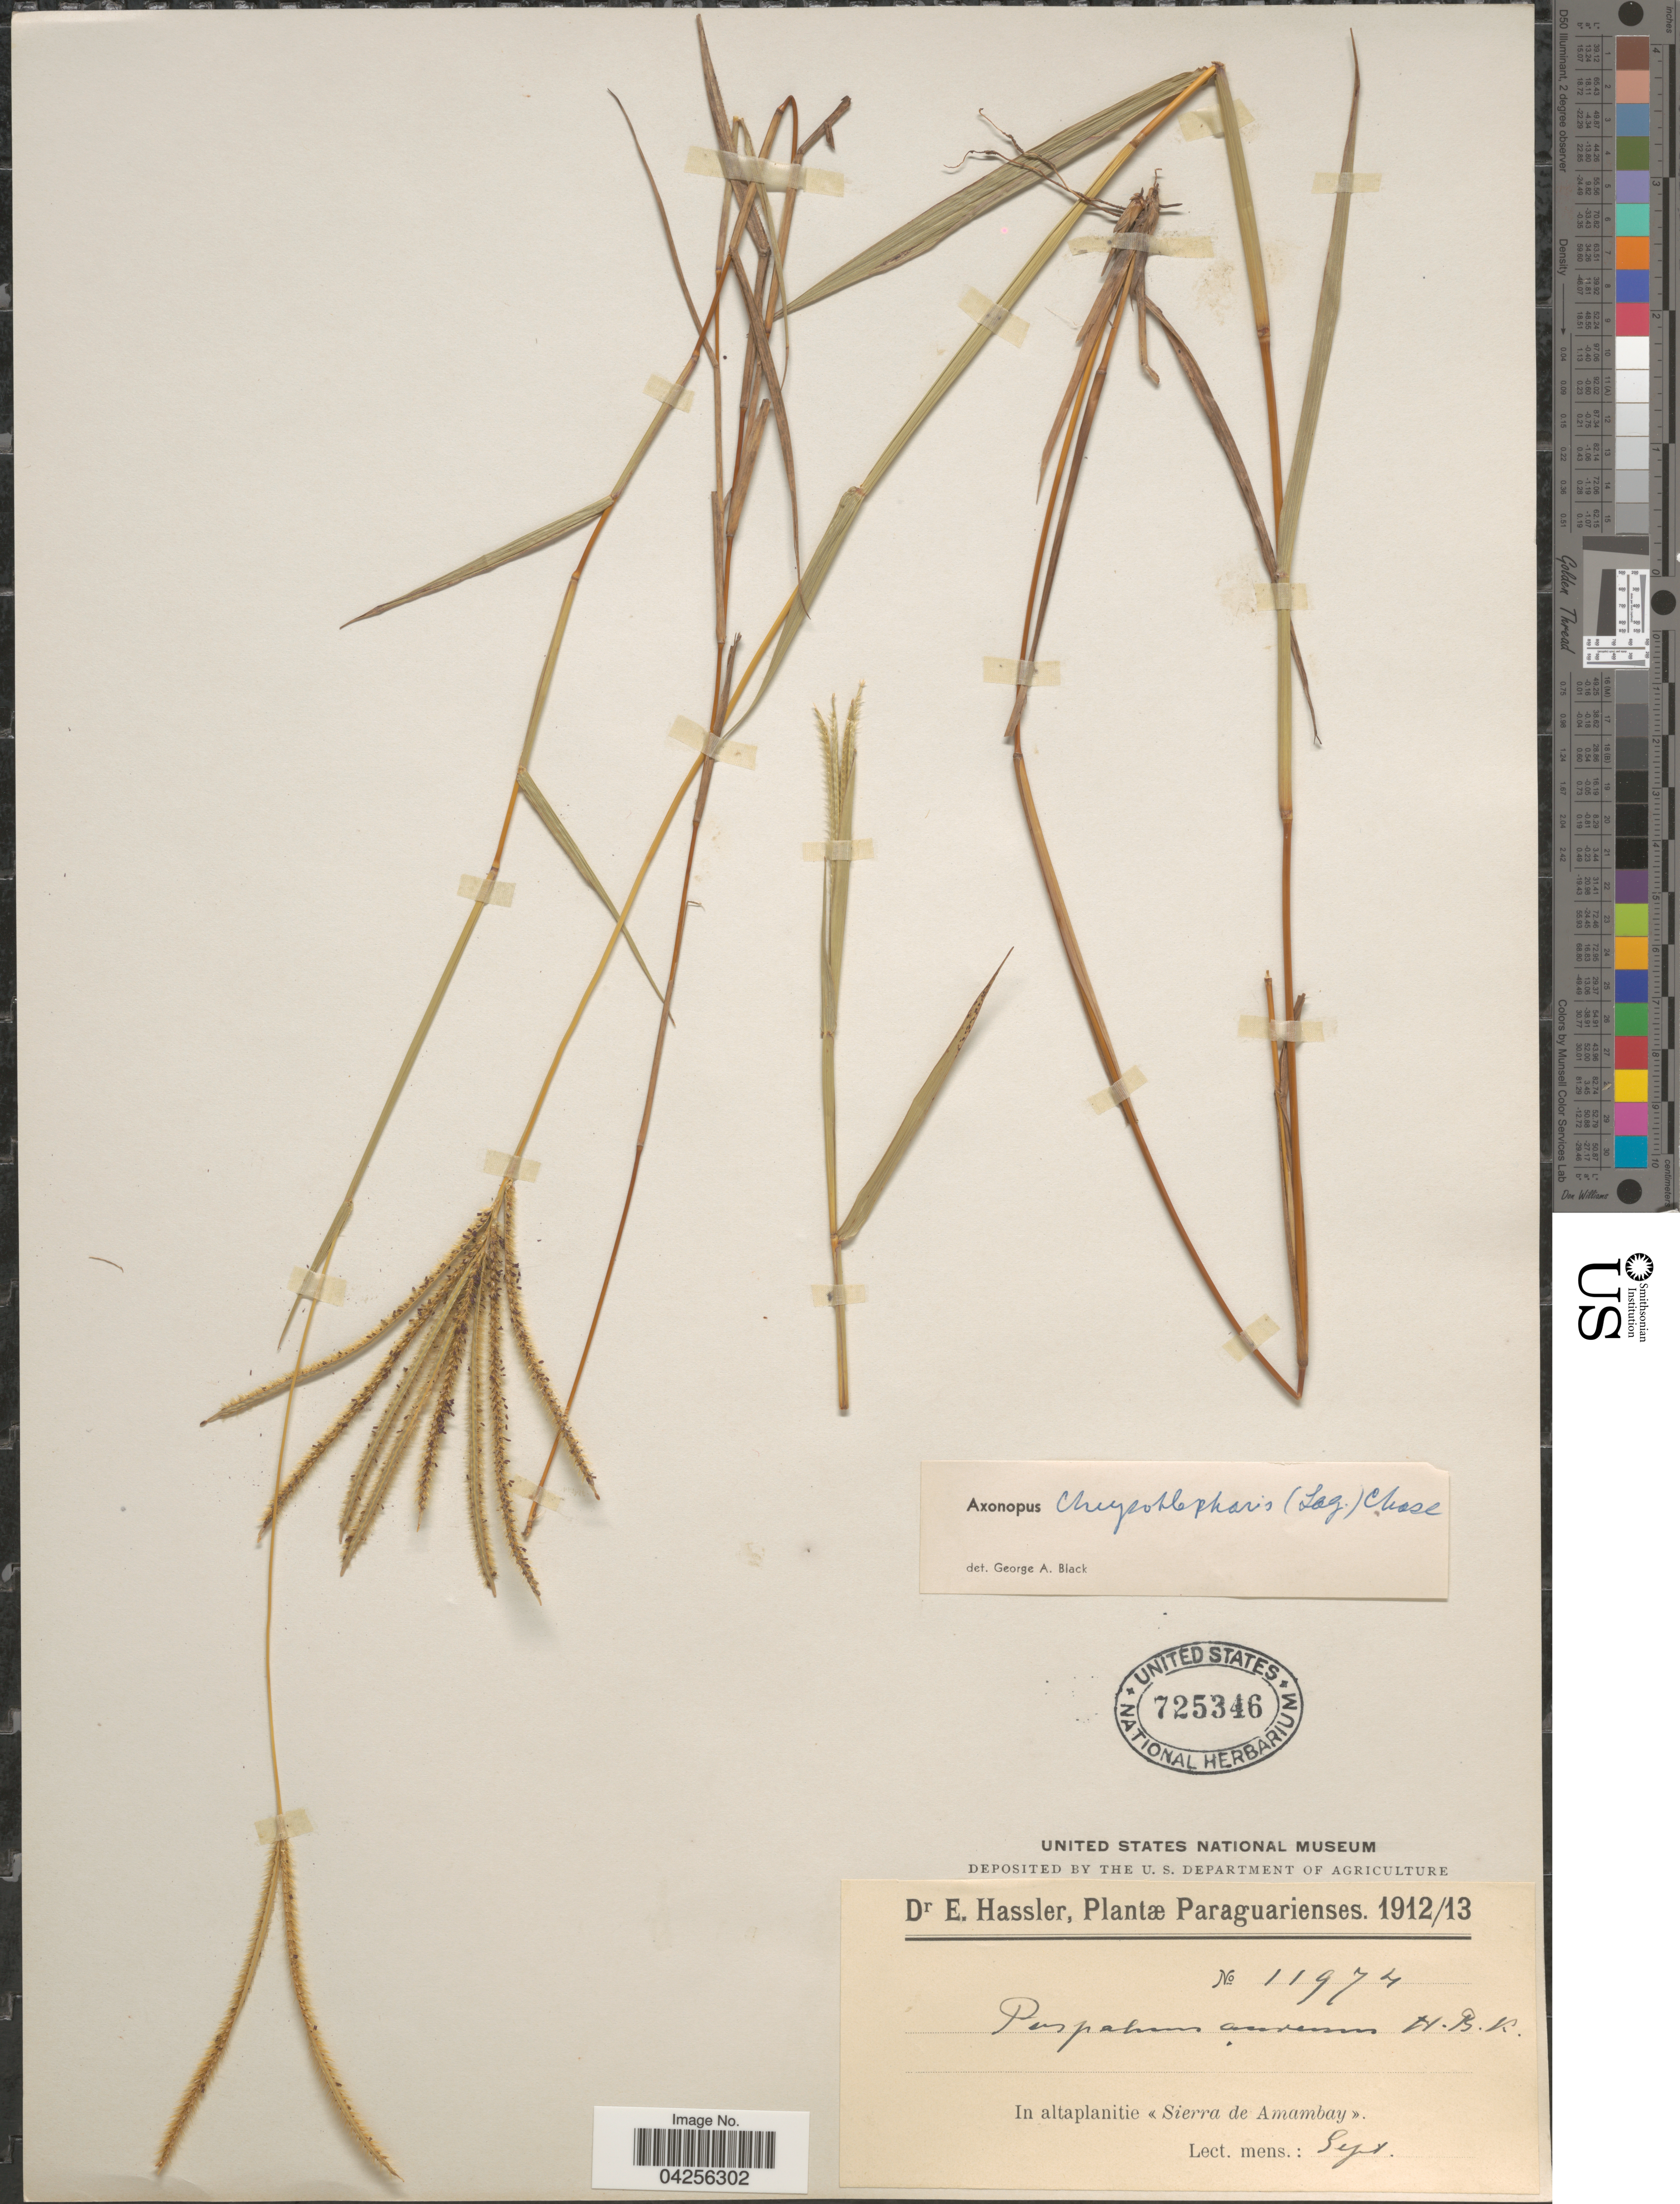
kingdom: Plantae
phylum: Tracheophyta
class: Liliopsida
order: Poales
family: Poaceae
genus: Axonopus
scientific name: Axonopus chrysoblepharis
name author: (Lag.) Chase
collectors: E. Hassler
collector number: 11974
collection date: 1912-09/1913-09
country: Paraguay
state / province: Paraguari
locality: In altaplanitie «Sierra de Amambay».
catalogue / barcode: US 725346